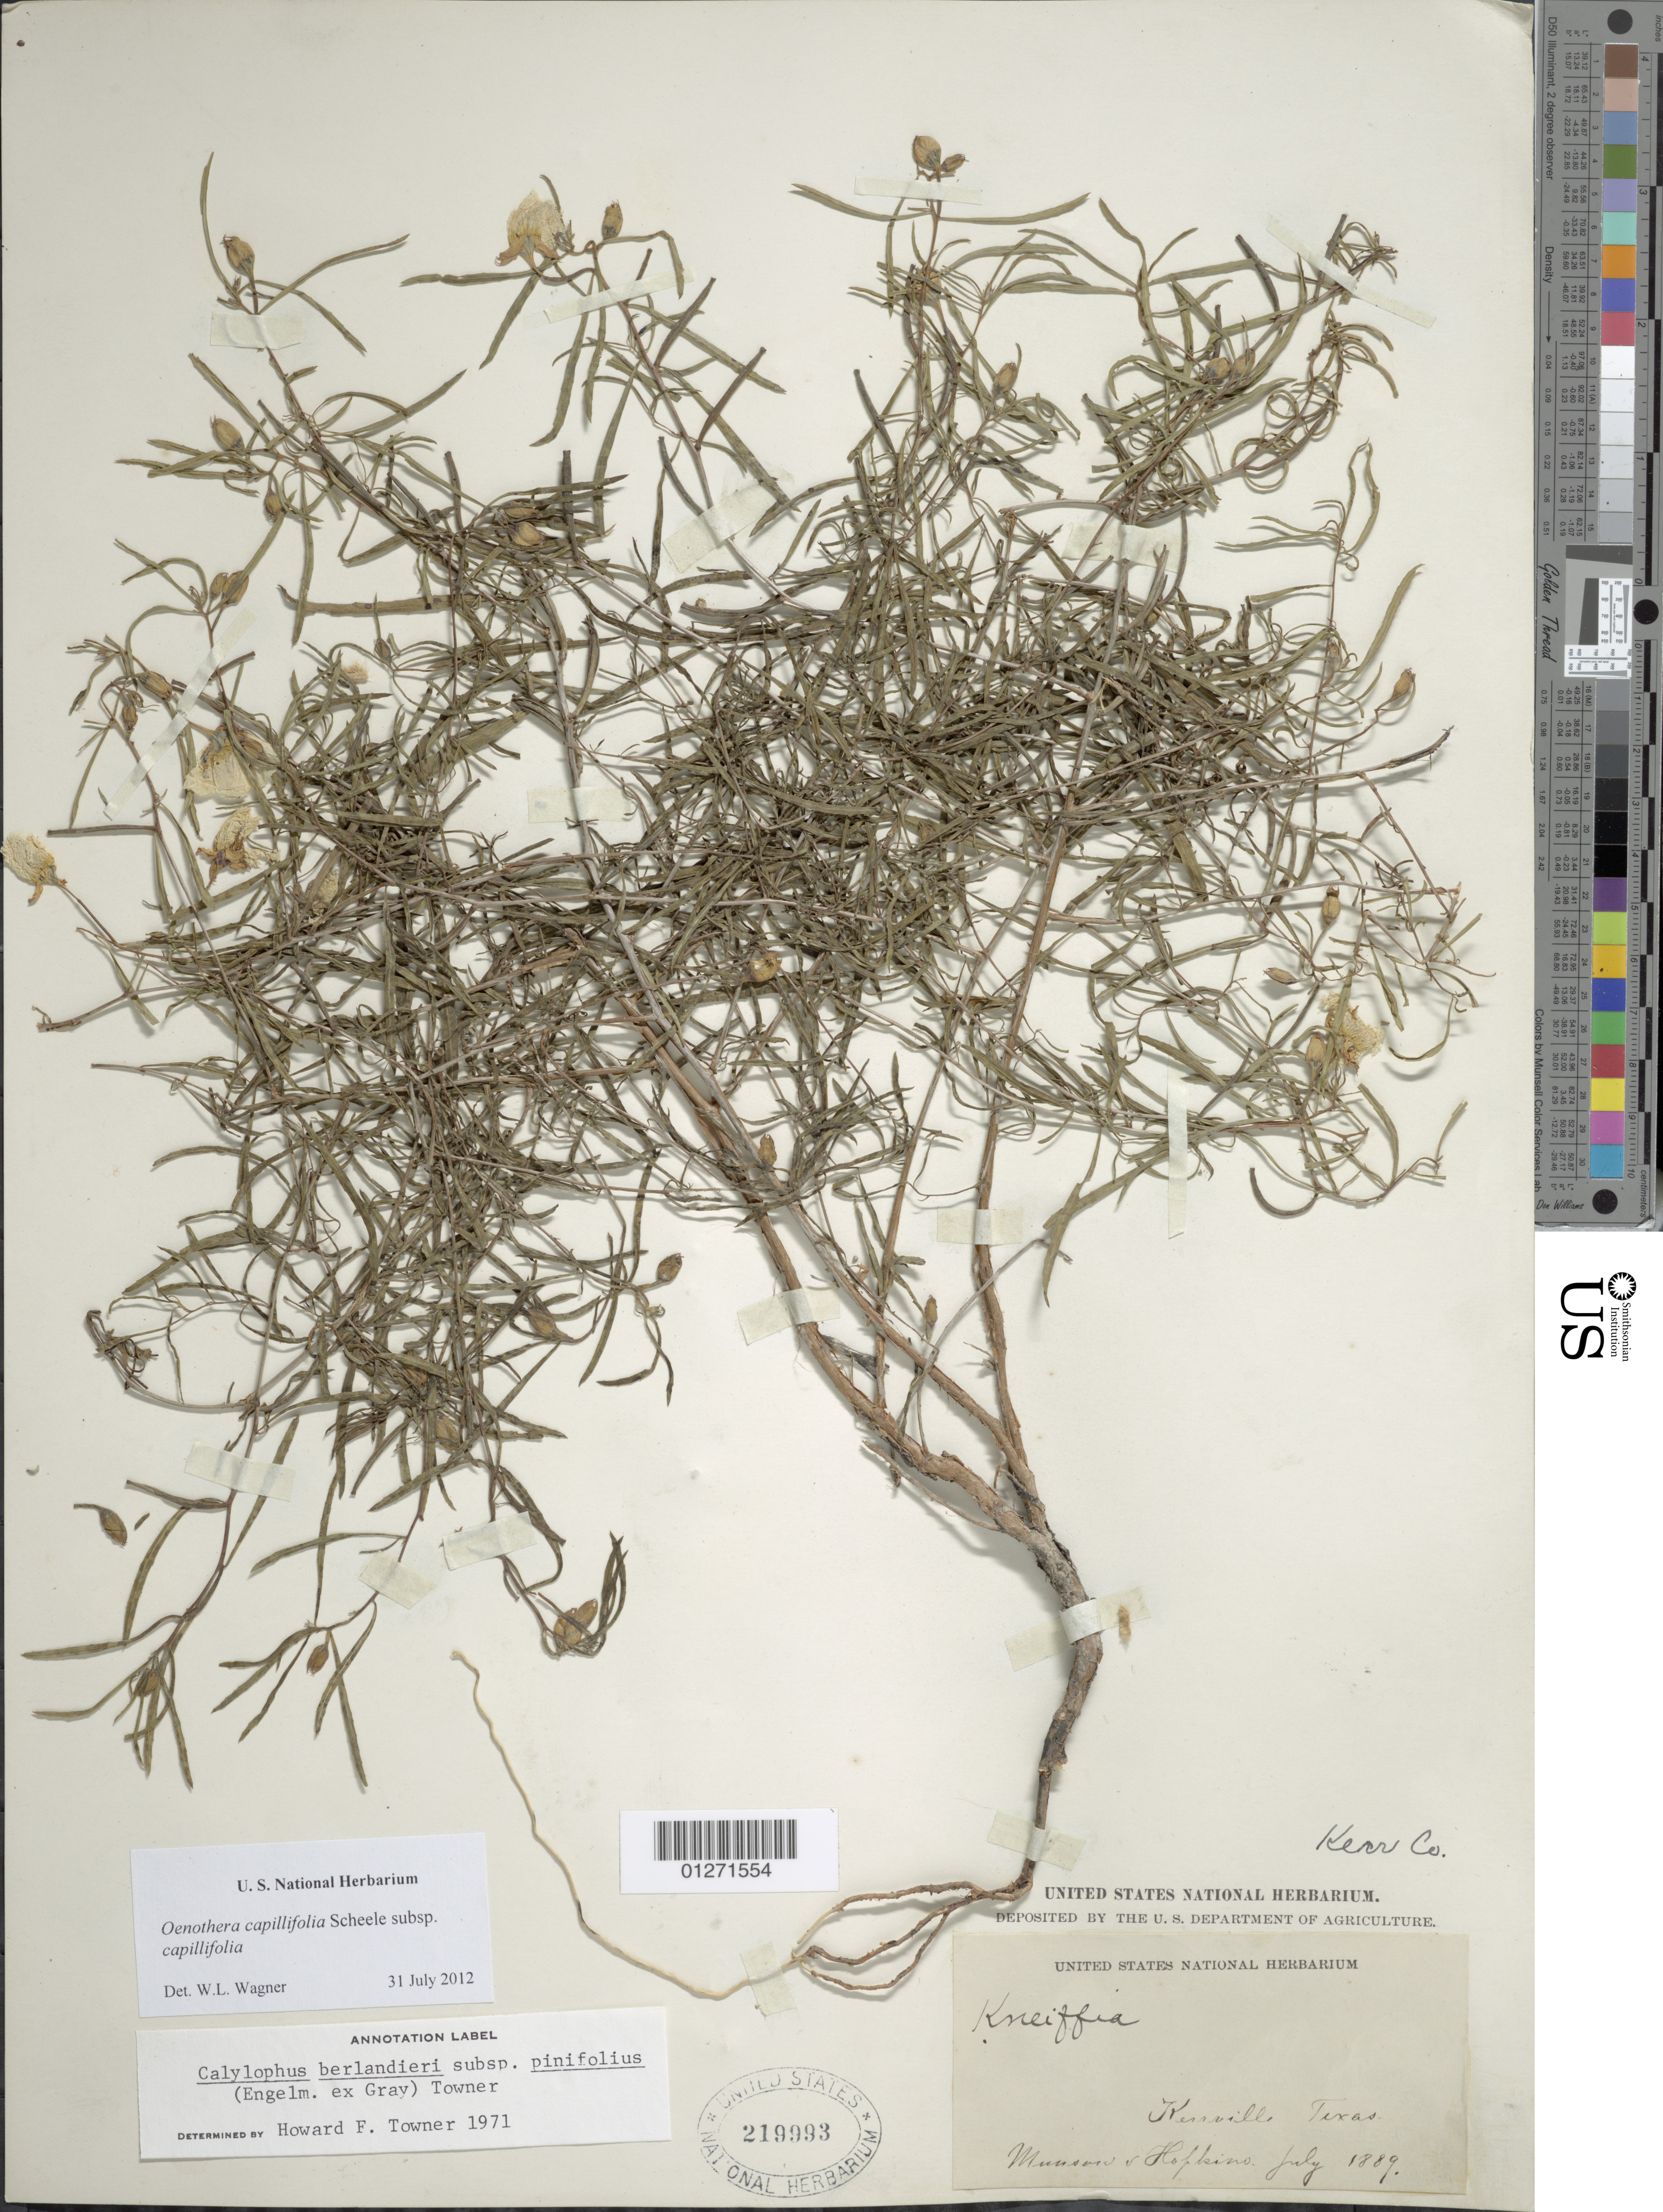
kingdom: Plantae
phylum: Tracheophyta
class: Magnoliopsida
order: Myrtales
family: Onagraceae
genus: Oenothera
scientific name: Oenothera capillifolia subsp. capillifolia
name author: Scheele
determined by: Wagner, W. L., (BOT), Smithsonian Institution - National Museum of Natural History (UNITED STATES)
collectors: M. Hopkins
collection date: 1889-07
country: United States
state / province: Texas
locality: Kerrville.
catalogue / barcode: US 219993